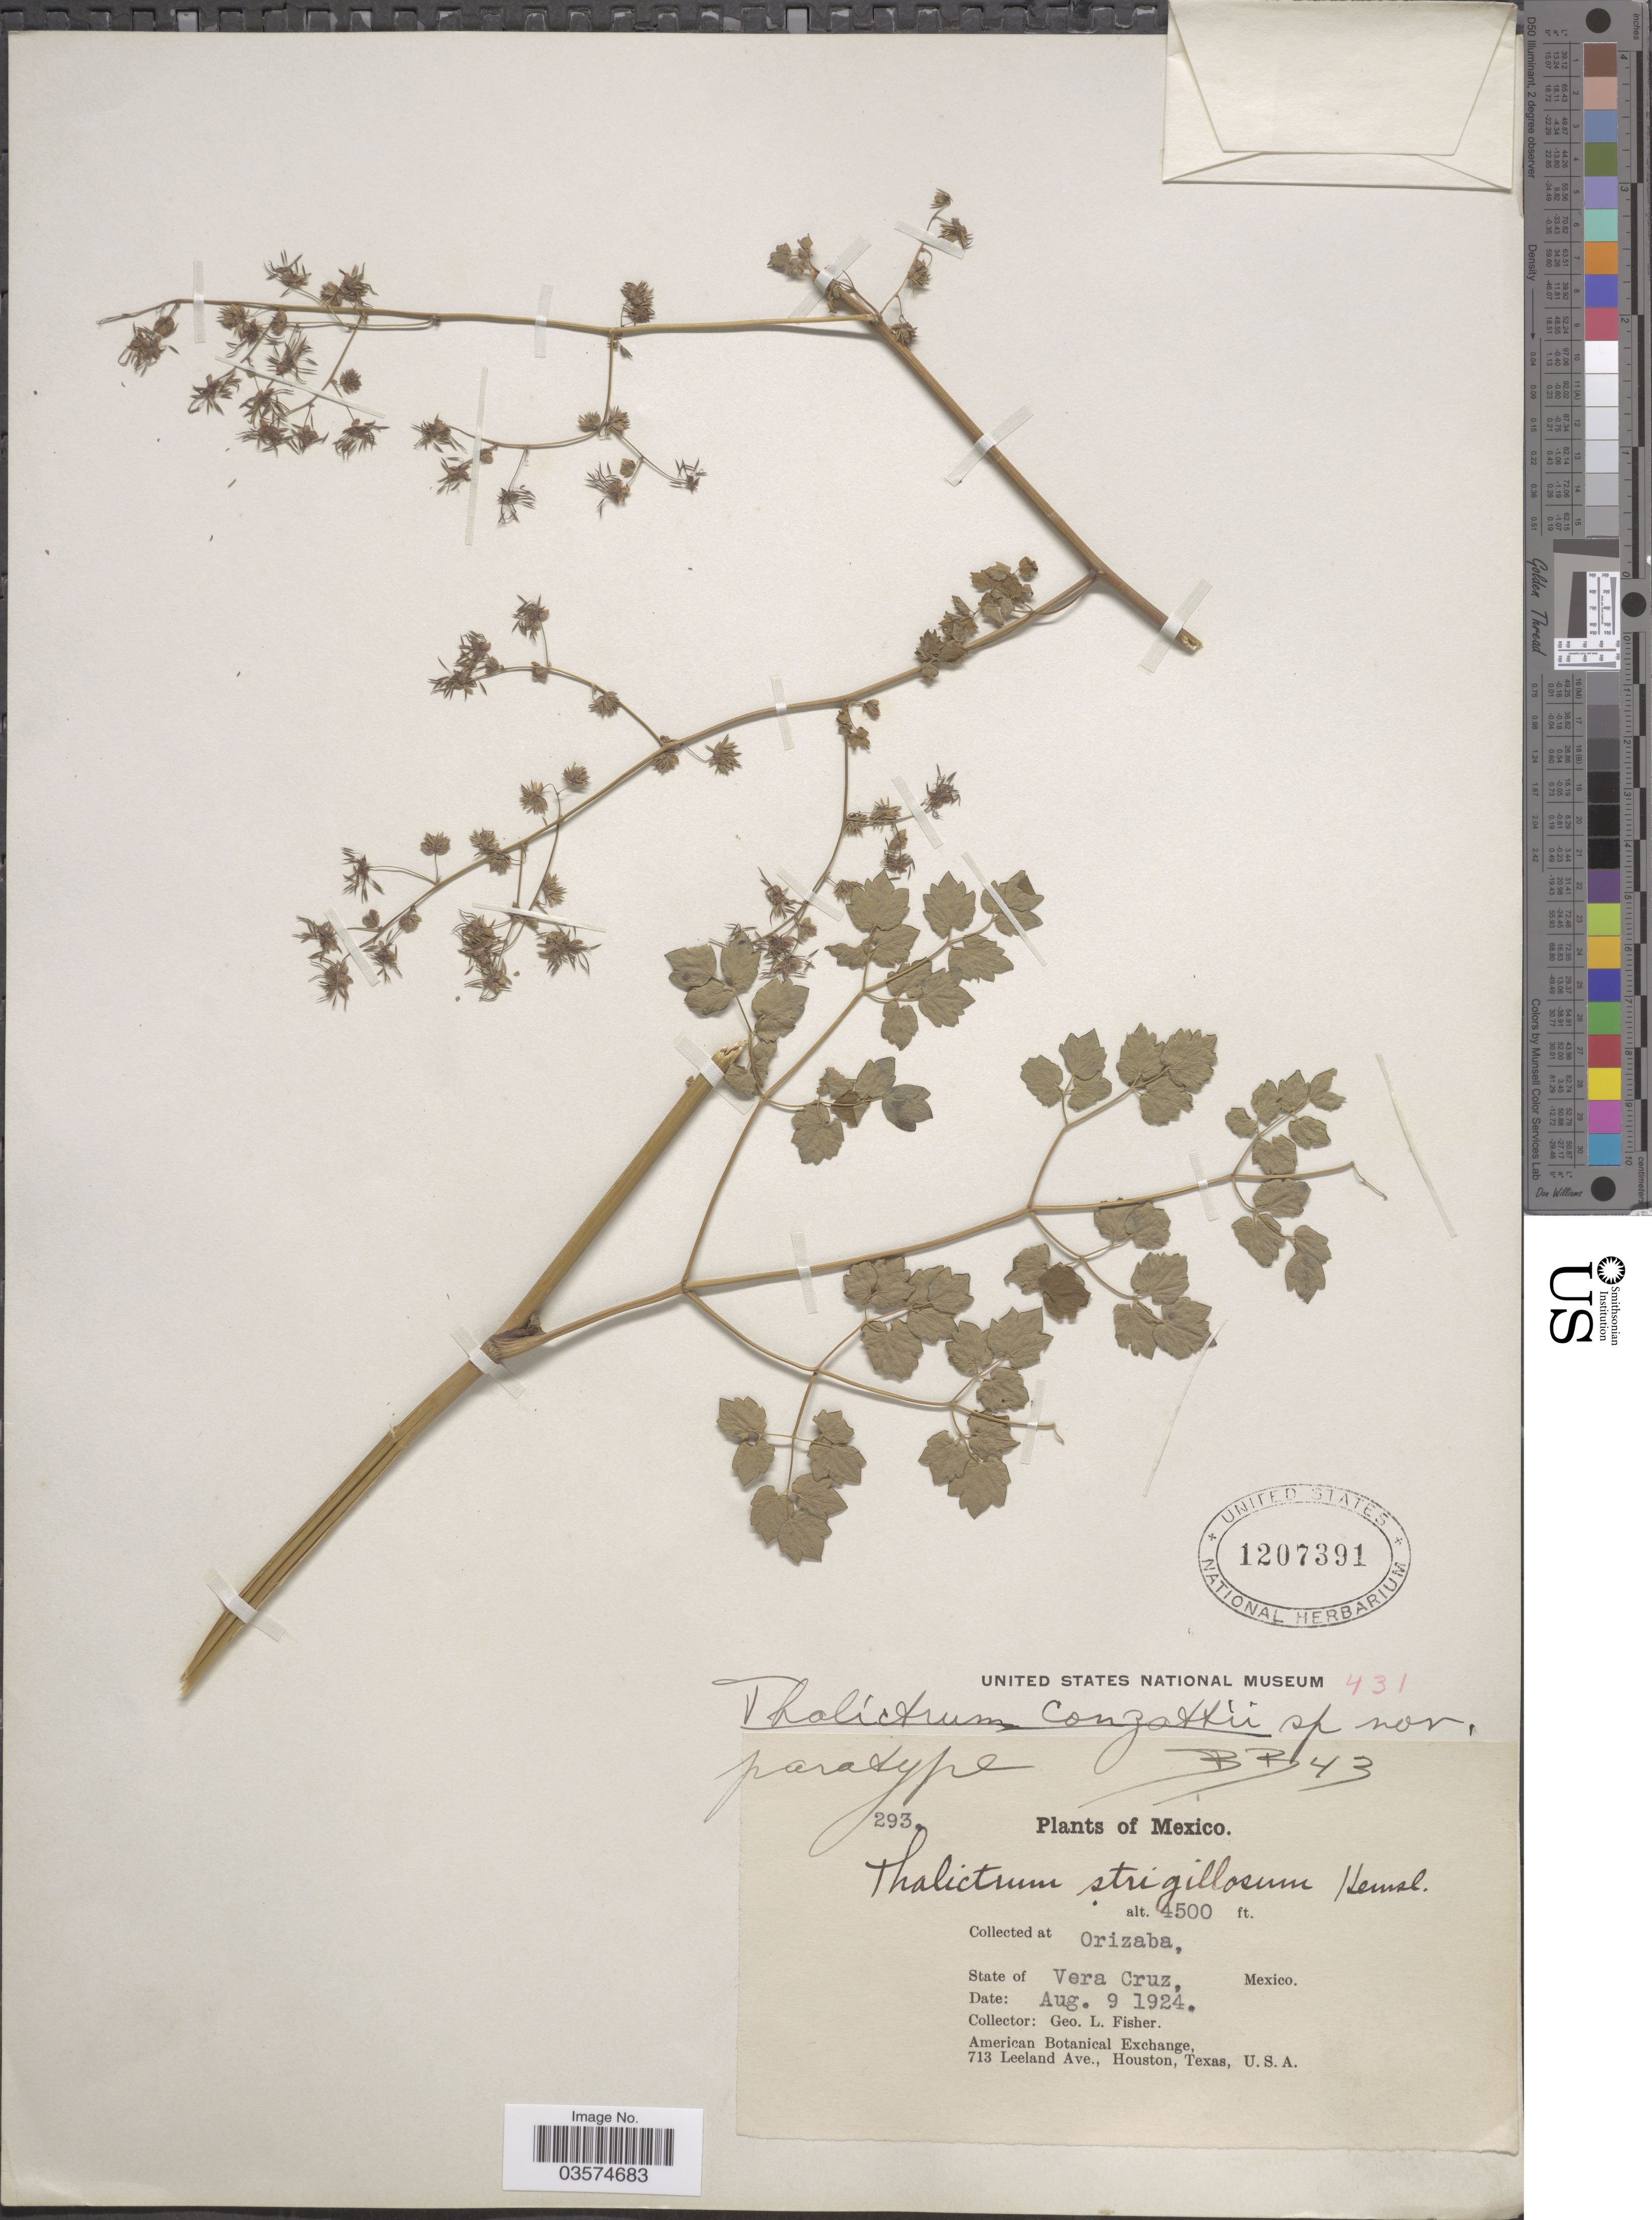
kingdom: Plantae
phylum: Tracheophyta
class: Magnoliopsida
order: Ranunculales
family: Ranunculaceae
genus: Thalictrum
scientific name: Thalictrum conzattii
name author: B. Boivin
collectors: G. L. Fisher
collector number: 293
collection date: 1924-08-09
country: Mexico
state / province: Veracruz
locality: Orizaba. Vera Cruz.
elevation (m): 1372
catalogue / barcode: US 1207391